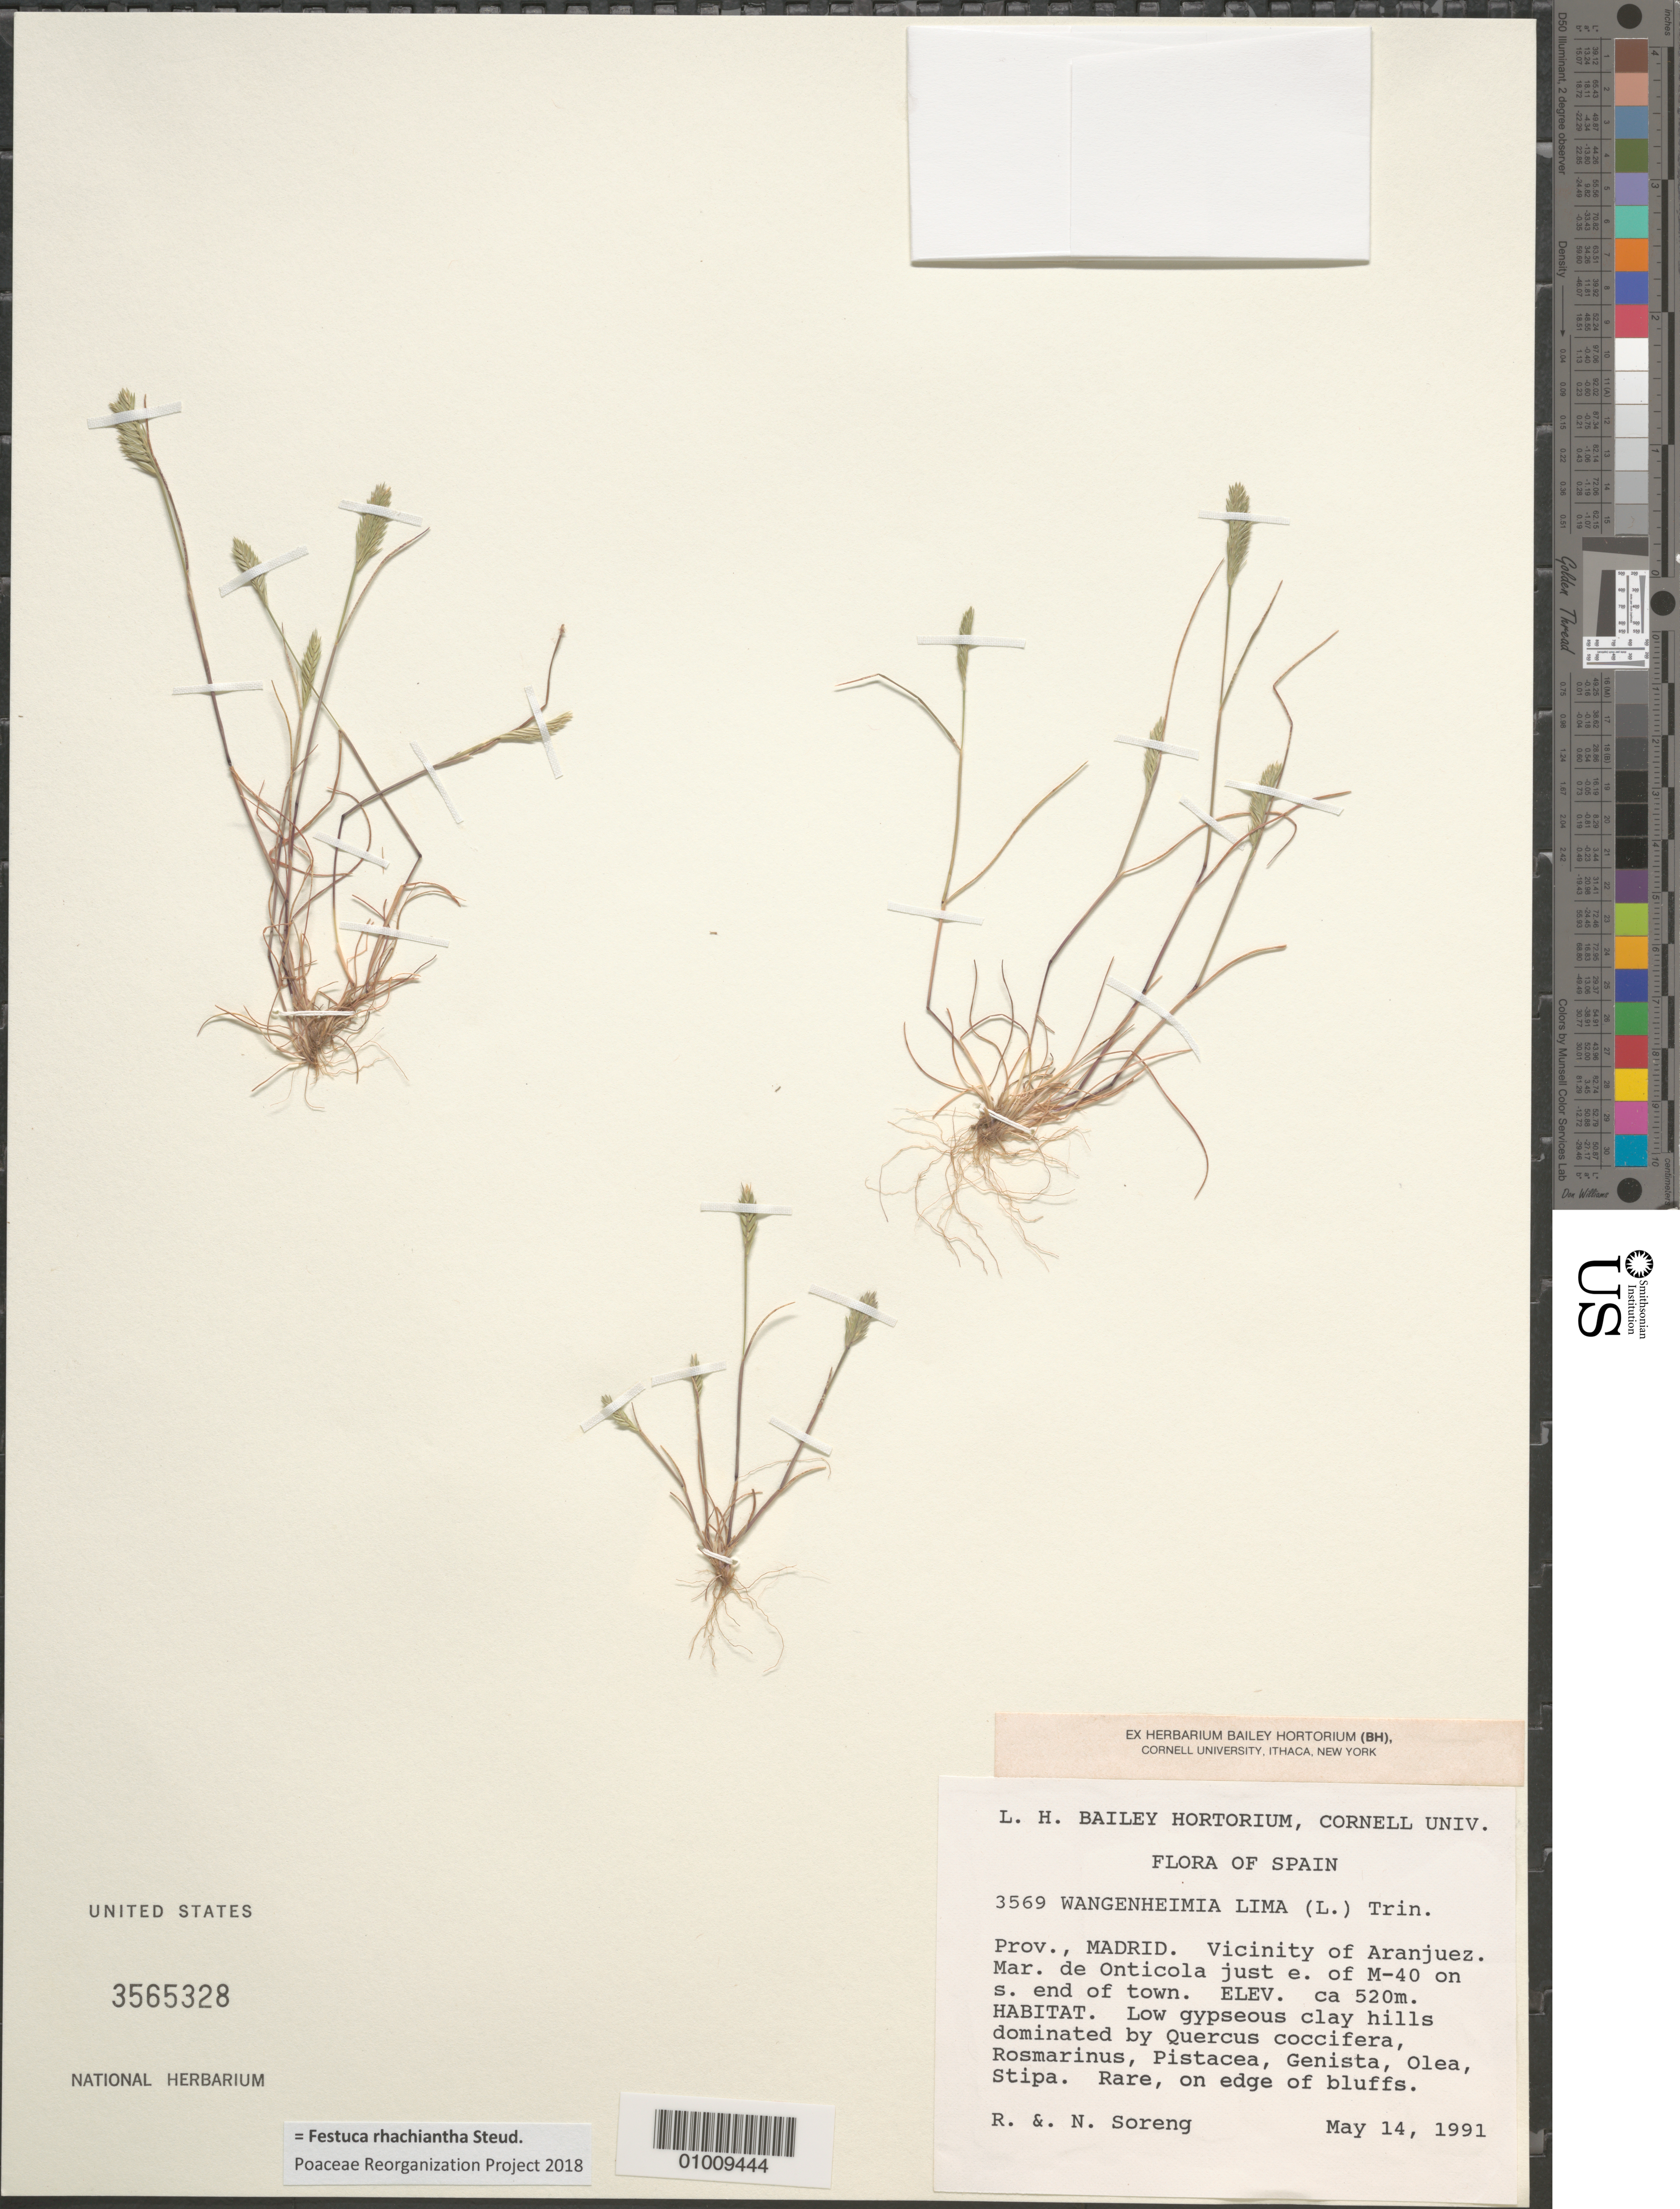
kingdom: Plantae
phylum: Tracheophyta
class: Liliopsida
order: Poales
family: Poaceae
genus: Festuca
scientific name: Festuca rhachiantha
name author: Steud.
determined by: Poaceae Reorganization Project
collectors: R. J. Soreng & N. L. Soreng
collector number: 3569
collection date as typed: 14 May 1991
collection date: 1991-05-14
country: Spain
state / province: Madrid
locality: Aranjuez vicinity. Mar de Onticola just E of M-40 on S end of town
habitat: Low gypseous clay hills dominated by Quercus coccifera, Rosmarinus, Pistacea, Genista, Olea, Stipa, rare on edge of bluffs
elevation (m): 520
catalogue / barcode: US 3565328